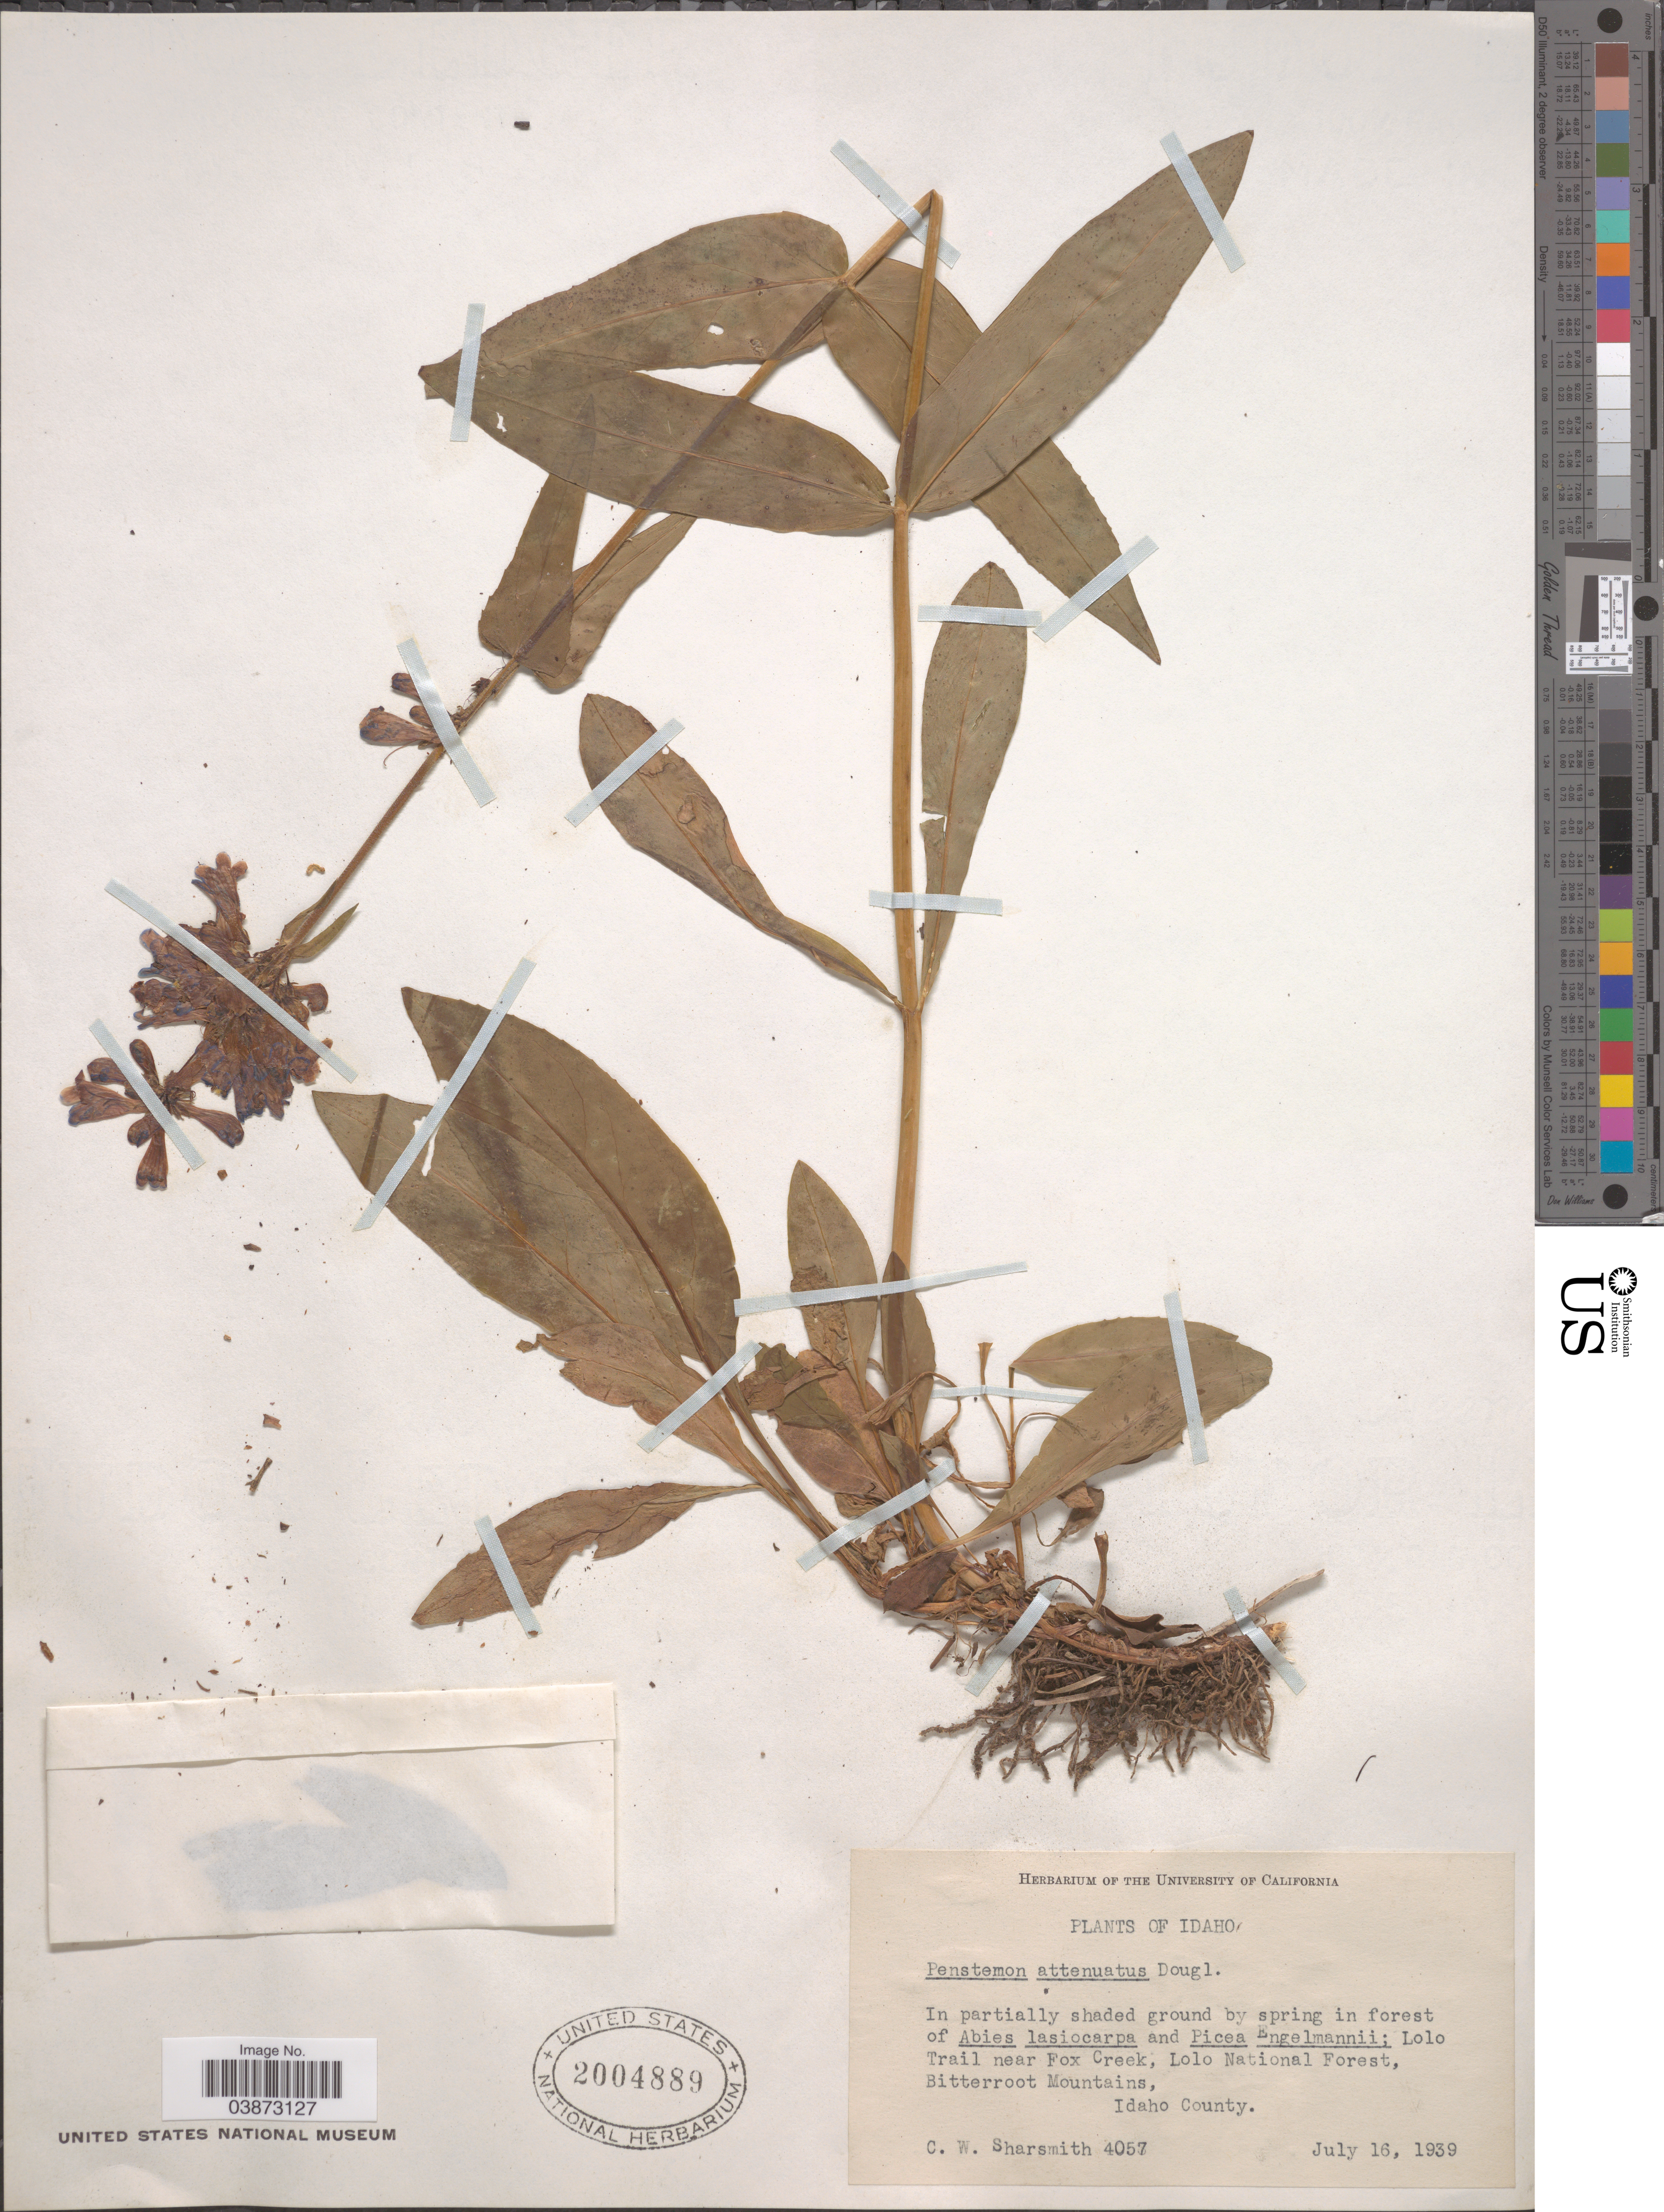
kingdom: Plantae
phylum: Tracheophyta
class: Magnoliopsida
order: Lamiales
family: Plantaginaceae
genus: Penstemon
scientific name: Penstemon attenuatus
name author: Douglas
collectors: C. Sharsmith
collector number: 4057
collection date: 1939-07-16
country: United States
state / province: Idaho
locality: Lolo Trail near Fox Creek, Lolo National Forest, Bitterroot Mountains, Idaho County.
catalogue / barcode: US 2004889